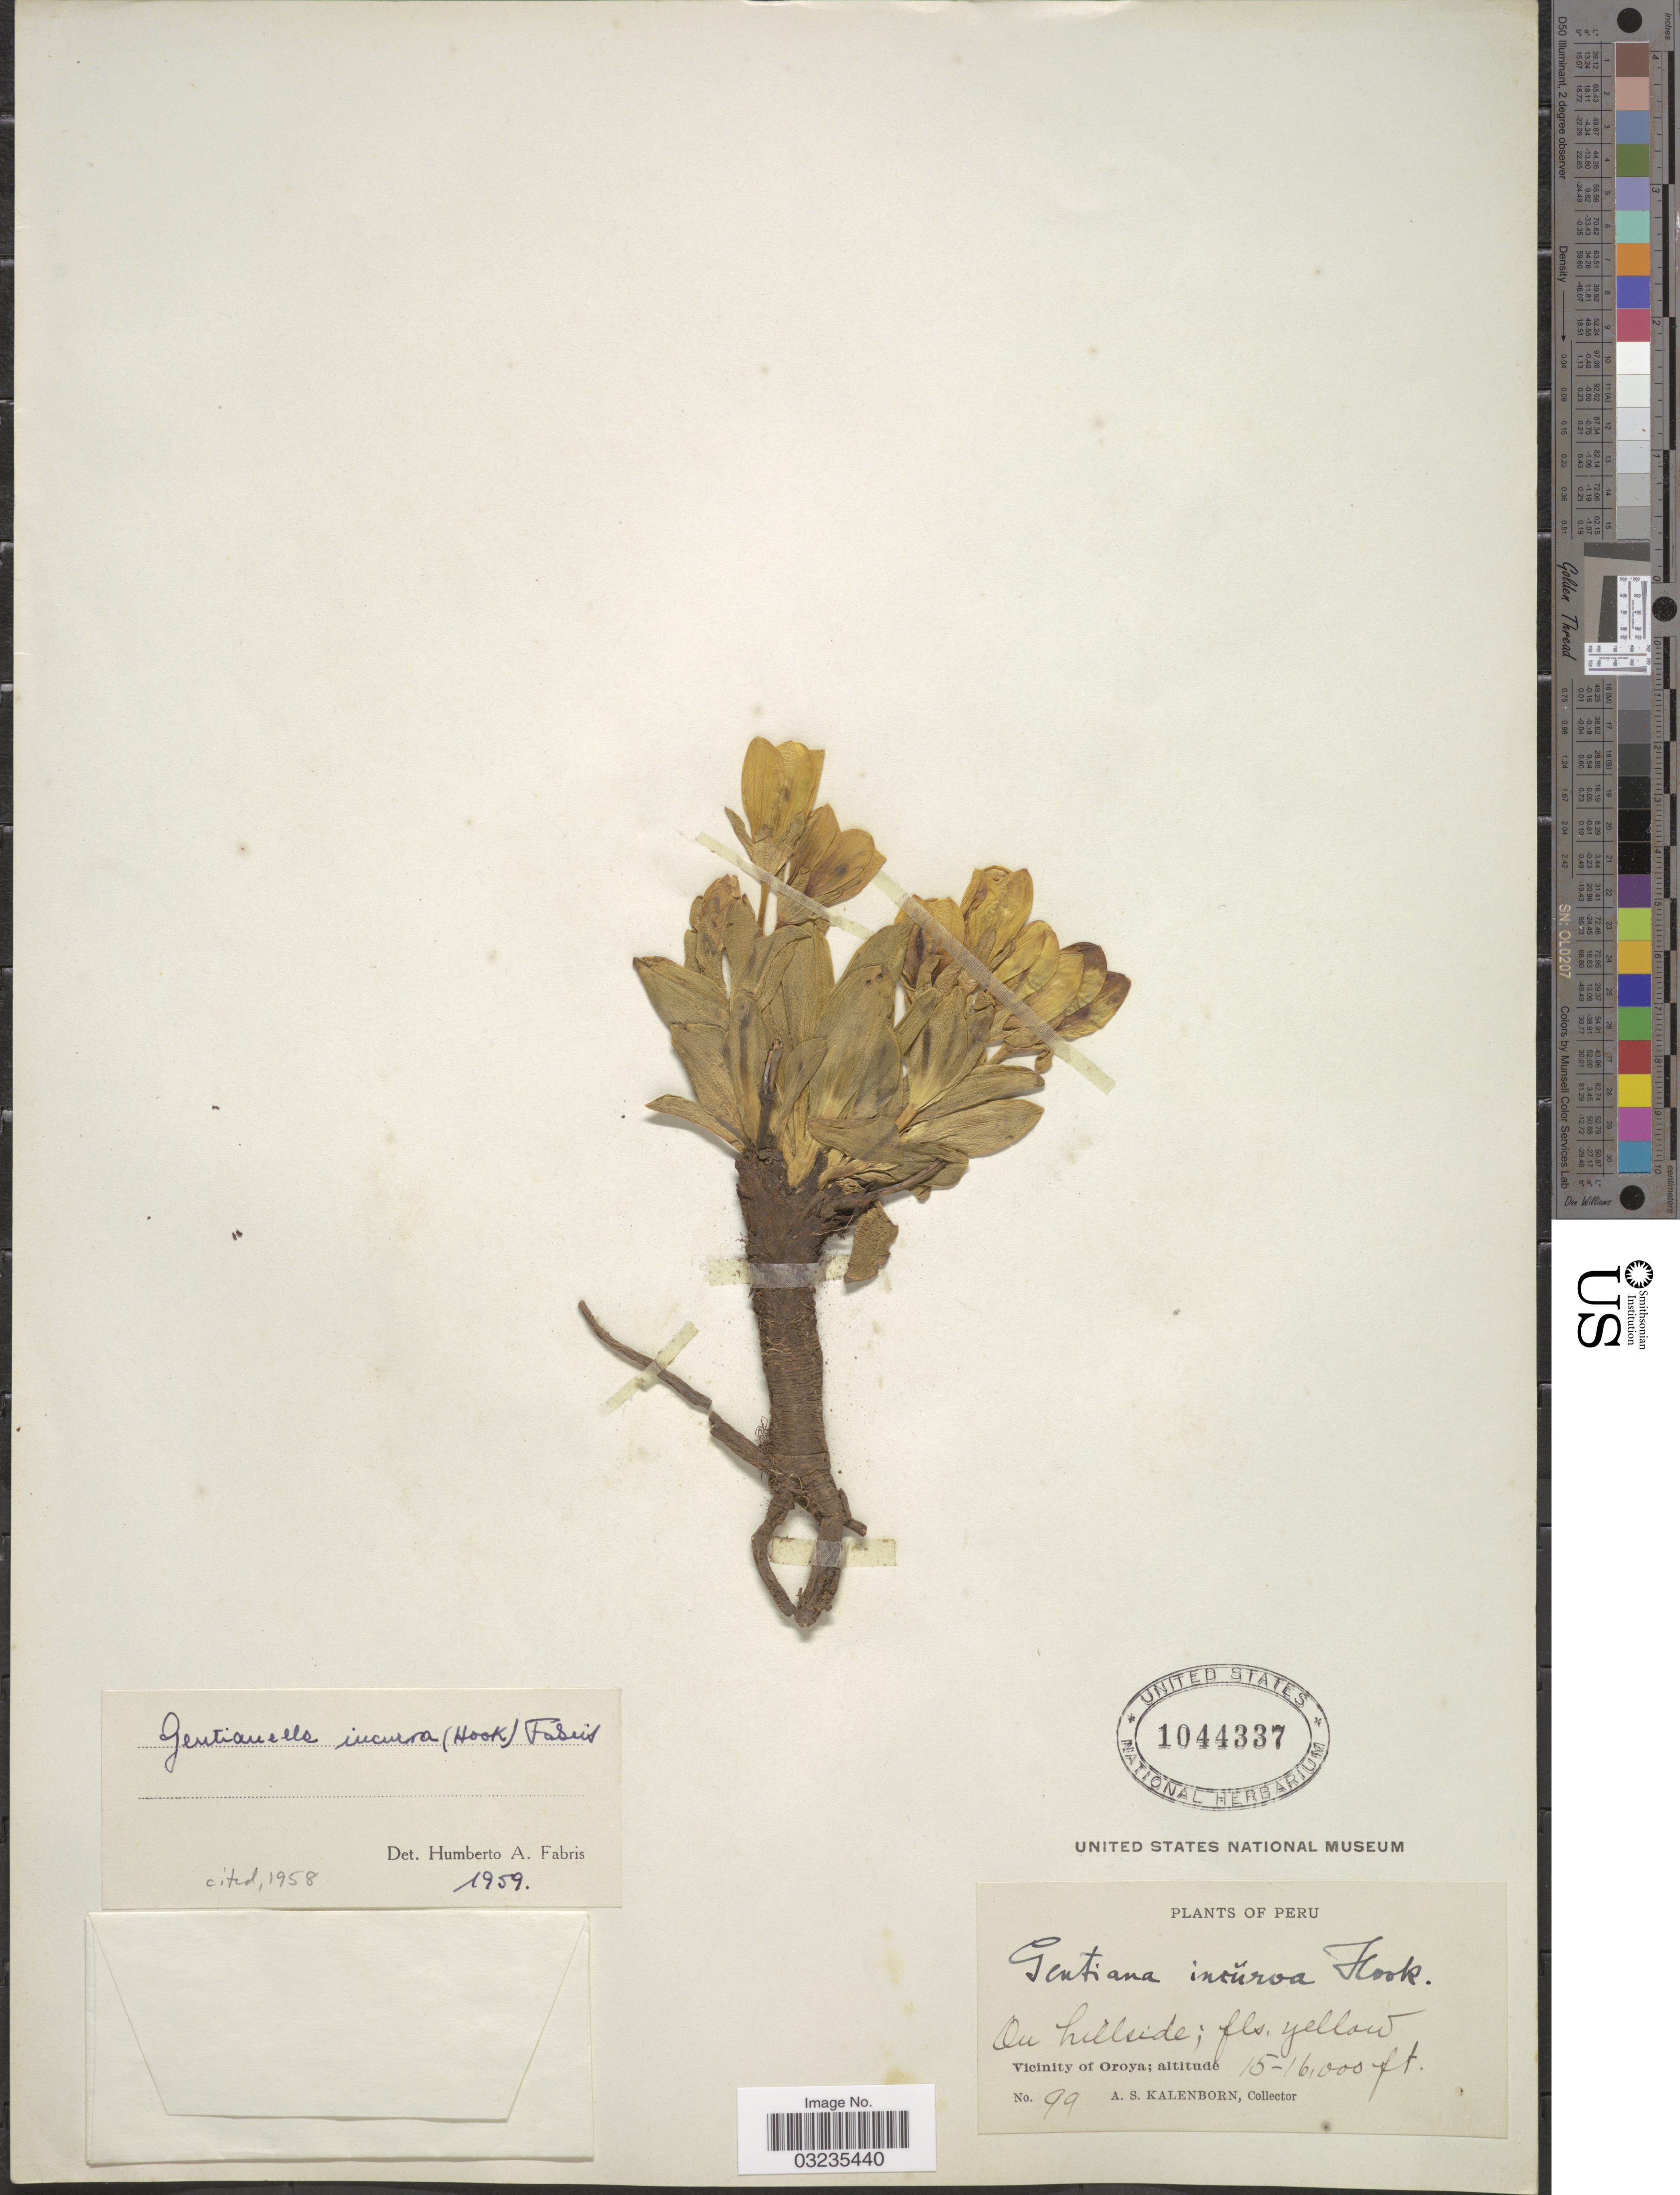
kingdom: Plantae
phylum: Tracheophyta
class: Magnoliopsida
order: Gentianales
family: Gentianaceae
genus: Gentiana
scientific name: Gentiana incurva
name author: Hook.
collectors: A. Kalenborn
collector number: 99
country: Peru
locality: Vicinity of Oroya.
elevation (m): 4572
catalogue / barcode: US 1044337